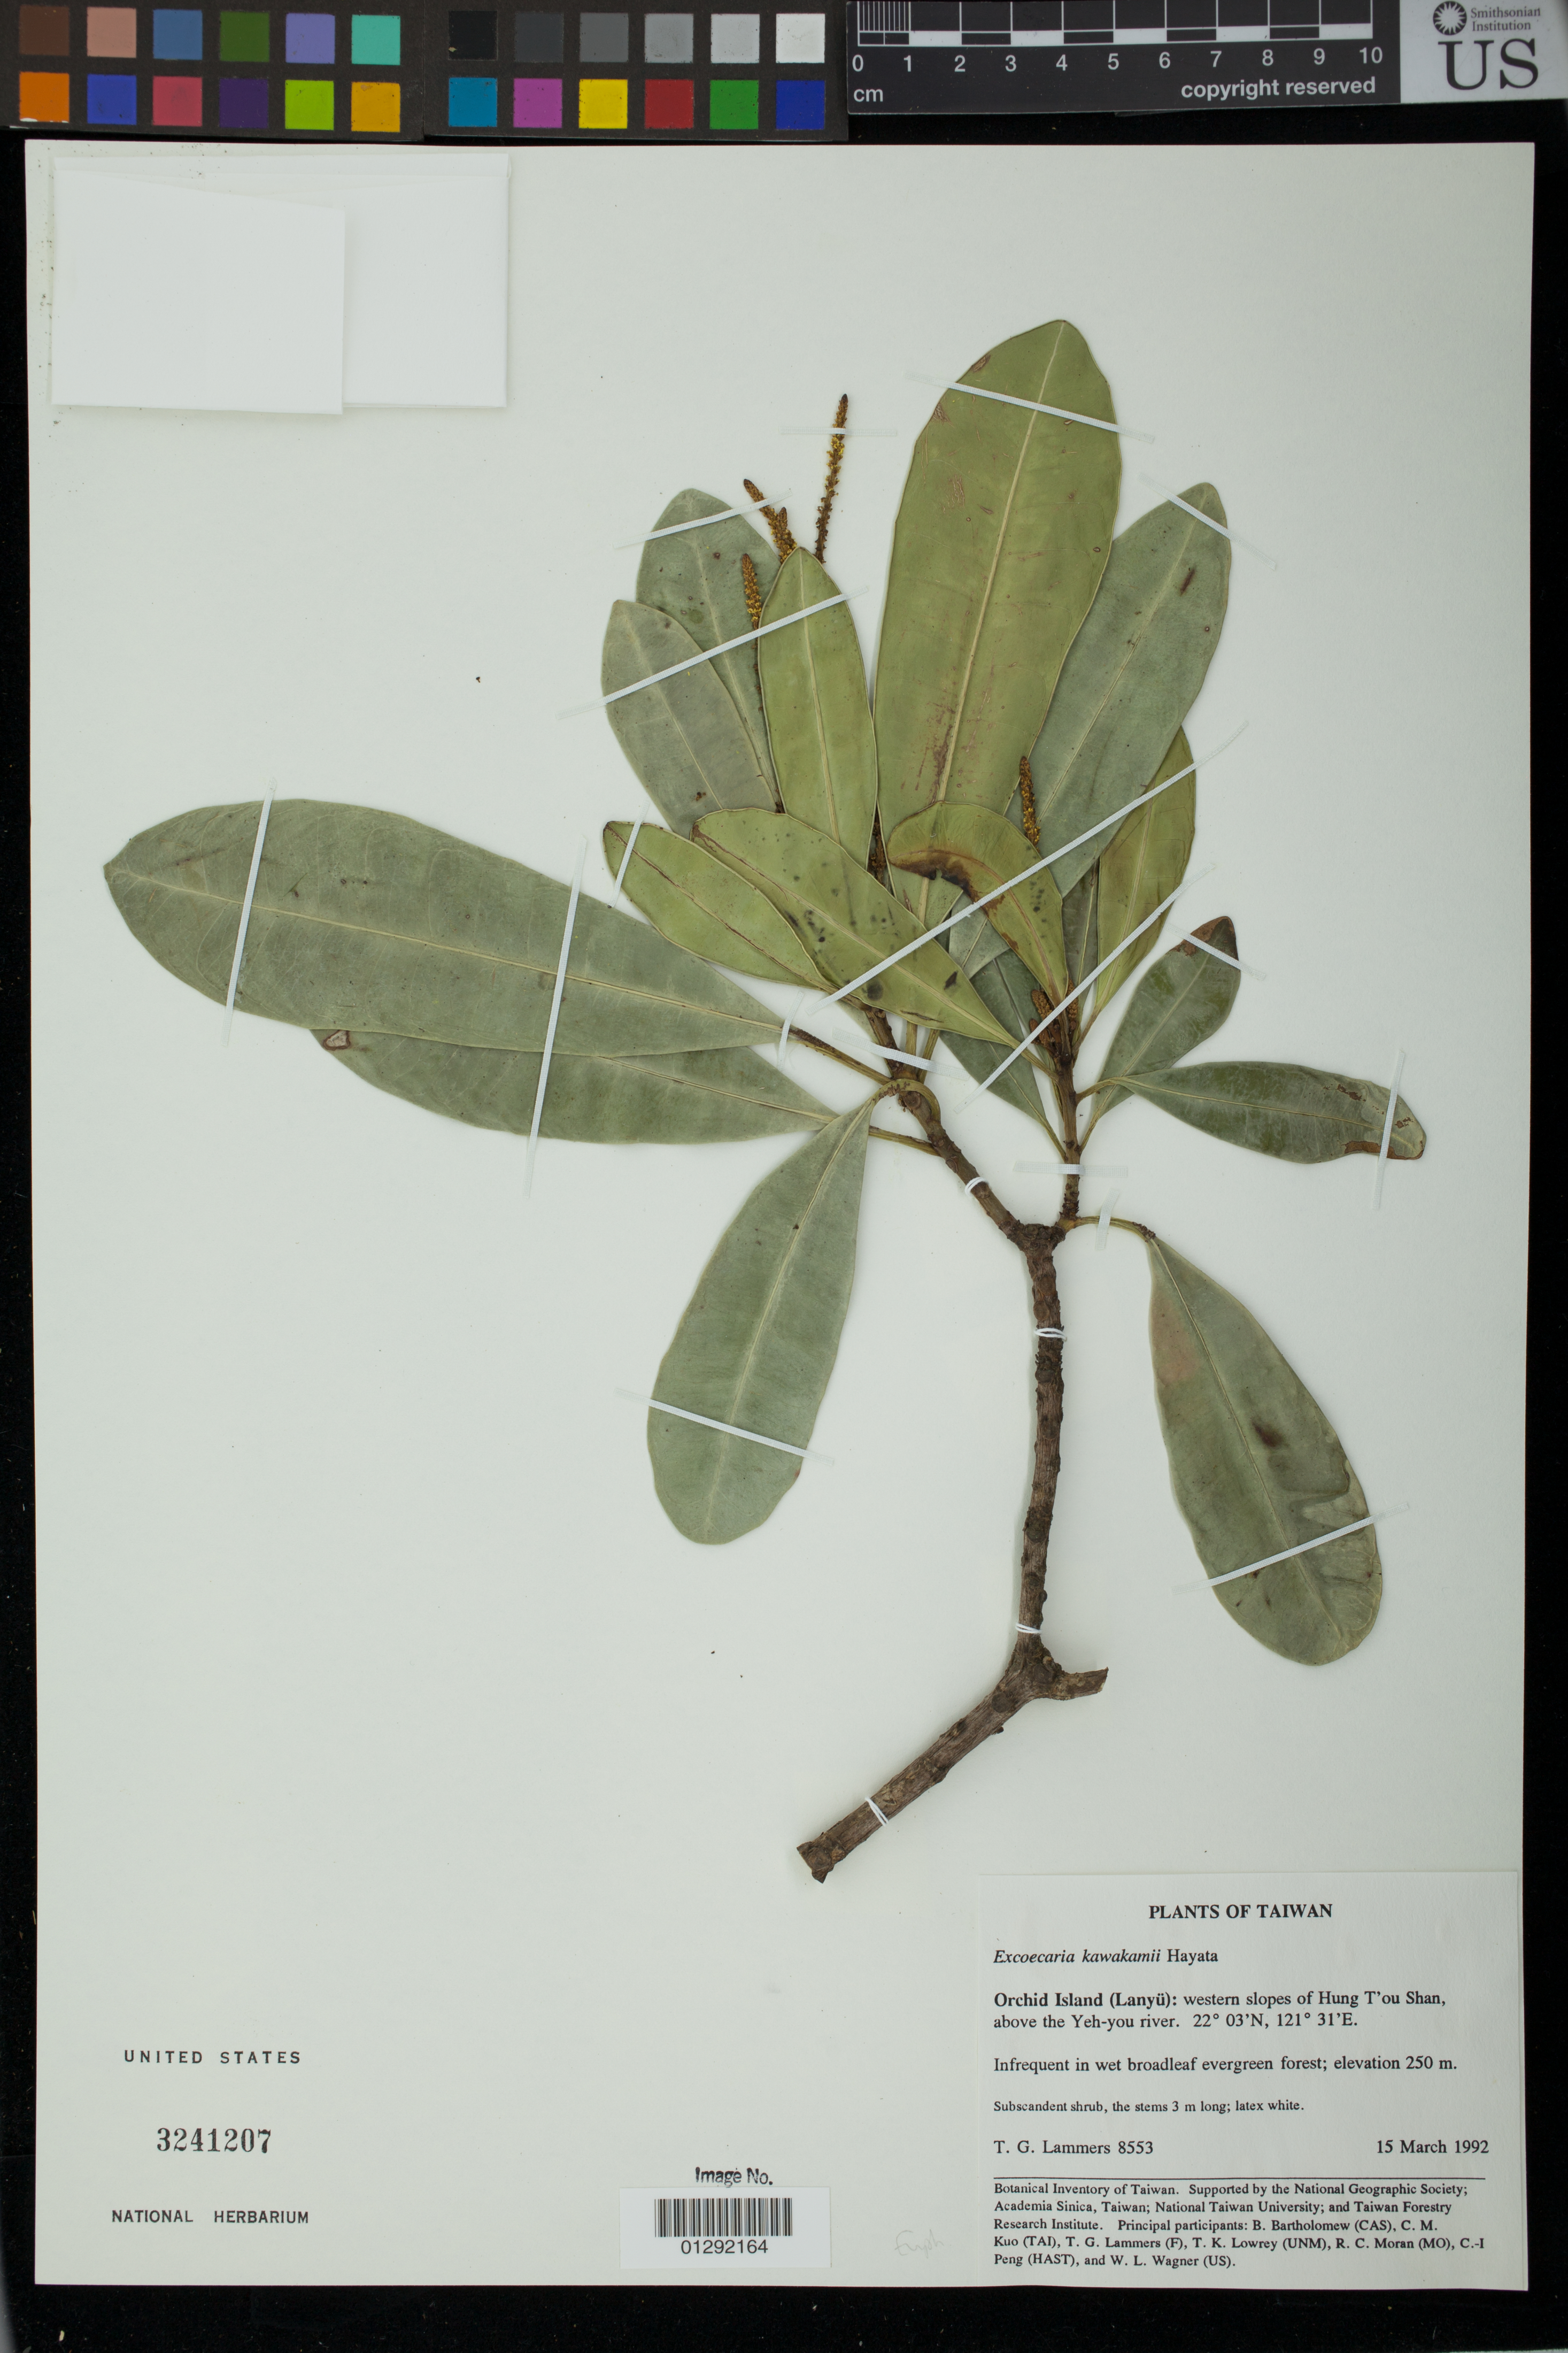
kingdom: Plantae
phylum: Tracheophyta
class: Magnoliopsida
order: Malpighiales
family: Euphorbiaceae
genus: Excoecaria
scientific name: Excoecaria kawakamii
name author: Hayata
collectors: T. G. Lammers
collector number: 8553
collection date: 1992-03-15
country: Taiwan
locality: Orchid Island (Lanyu): western slopes of Hung T'ou Shan, above the Yeh-you river.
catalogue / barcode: US 3241207